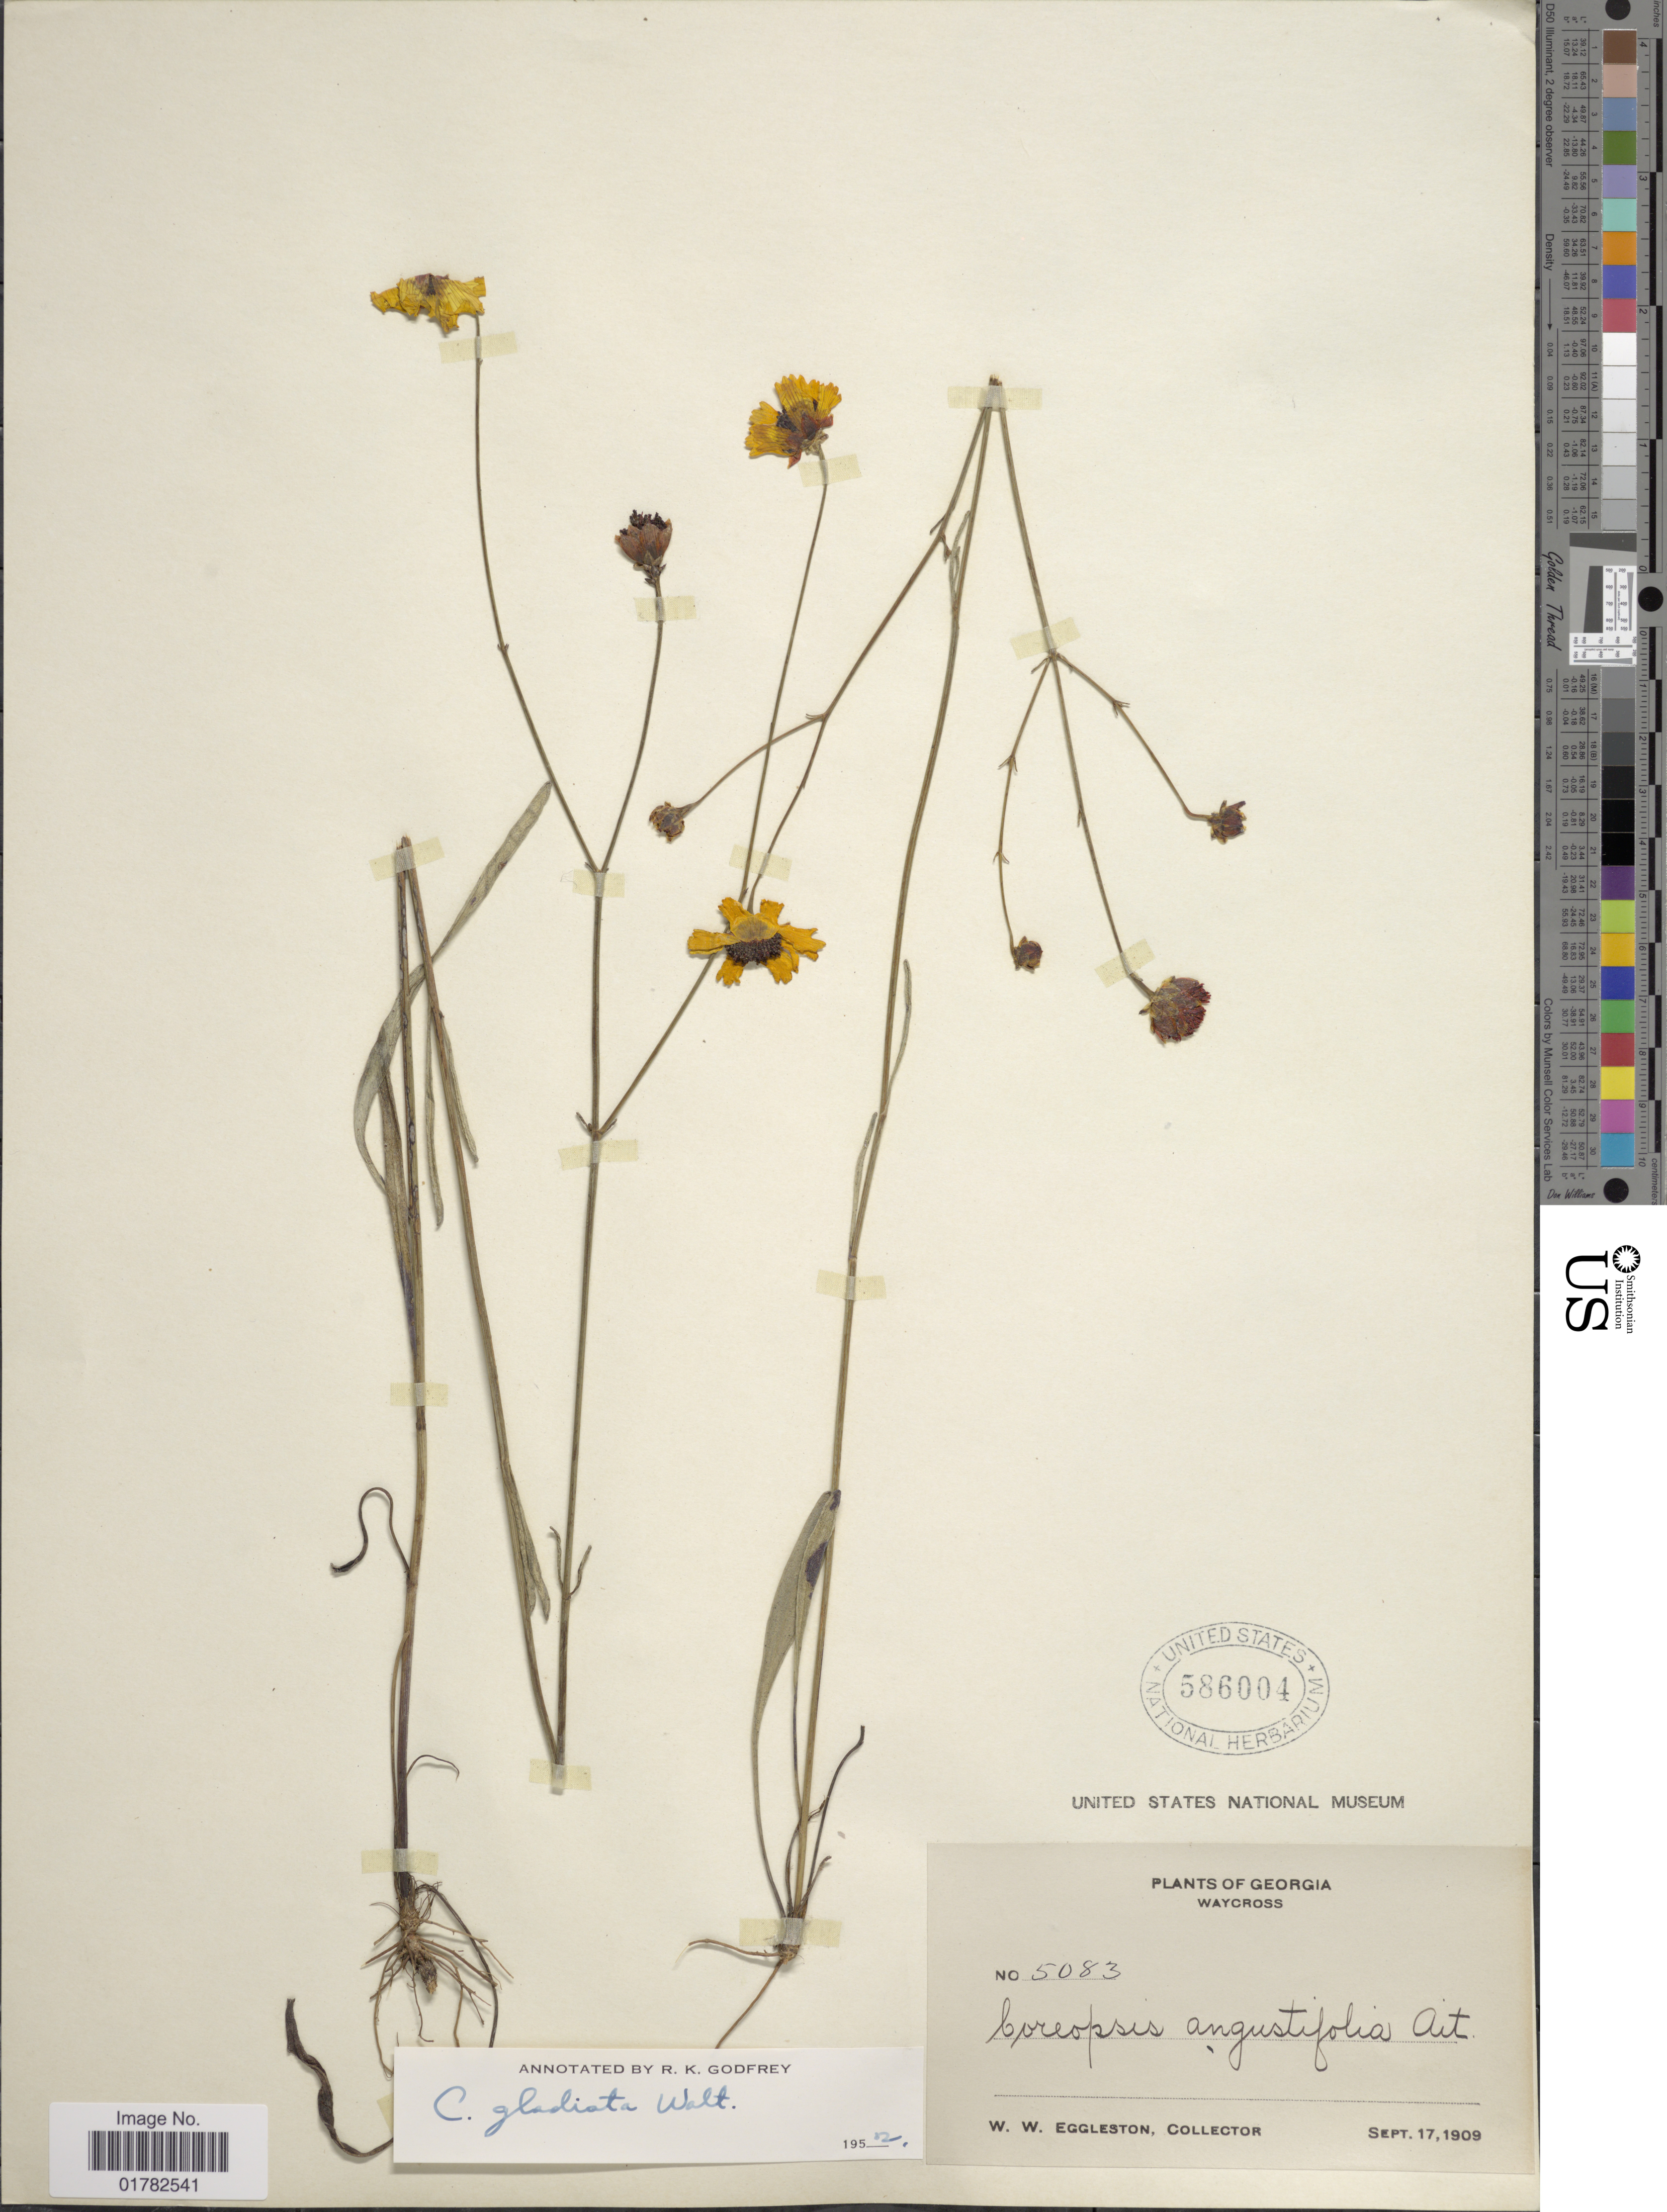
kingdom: Plantae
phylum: Tracheophyta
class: Magnoliopsida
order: Asterales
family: Asteraceae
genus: Coreopsis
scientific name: Coreopsis gladiata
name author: Walter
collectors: W. W. Eggleston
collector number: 5083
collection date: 1909-09-17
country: United States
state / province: Georgia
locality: Waycross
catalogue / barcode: US 586004